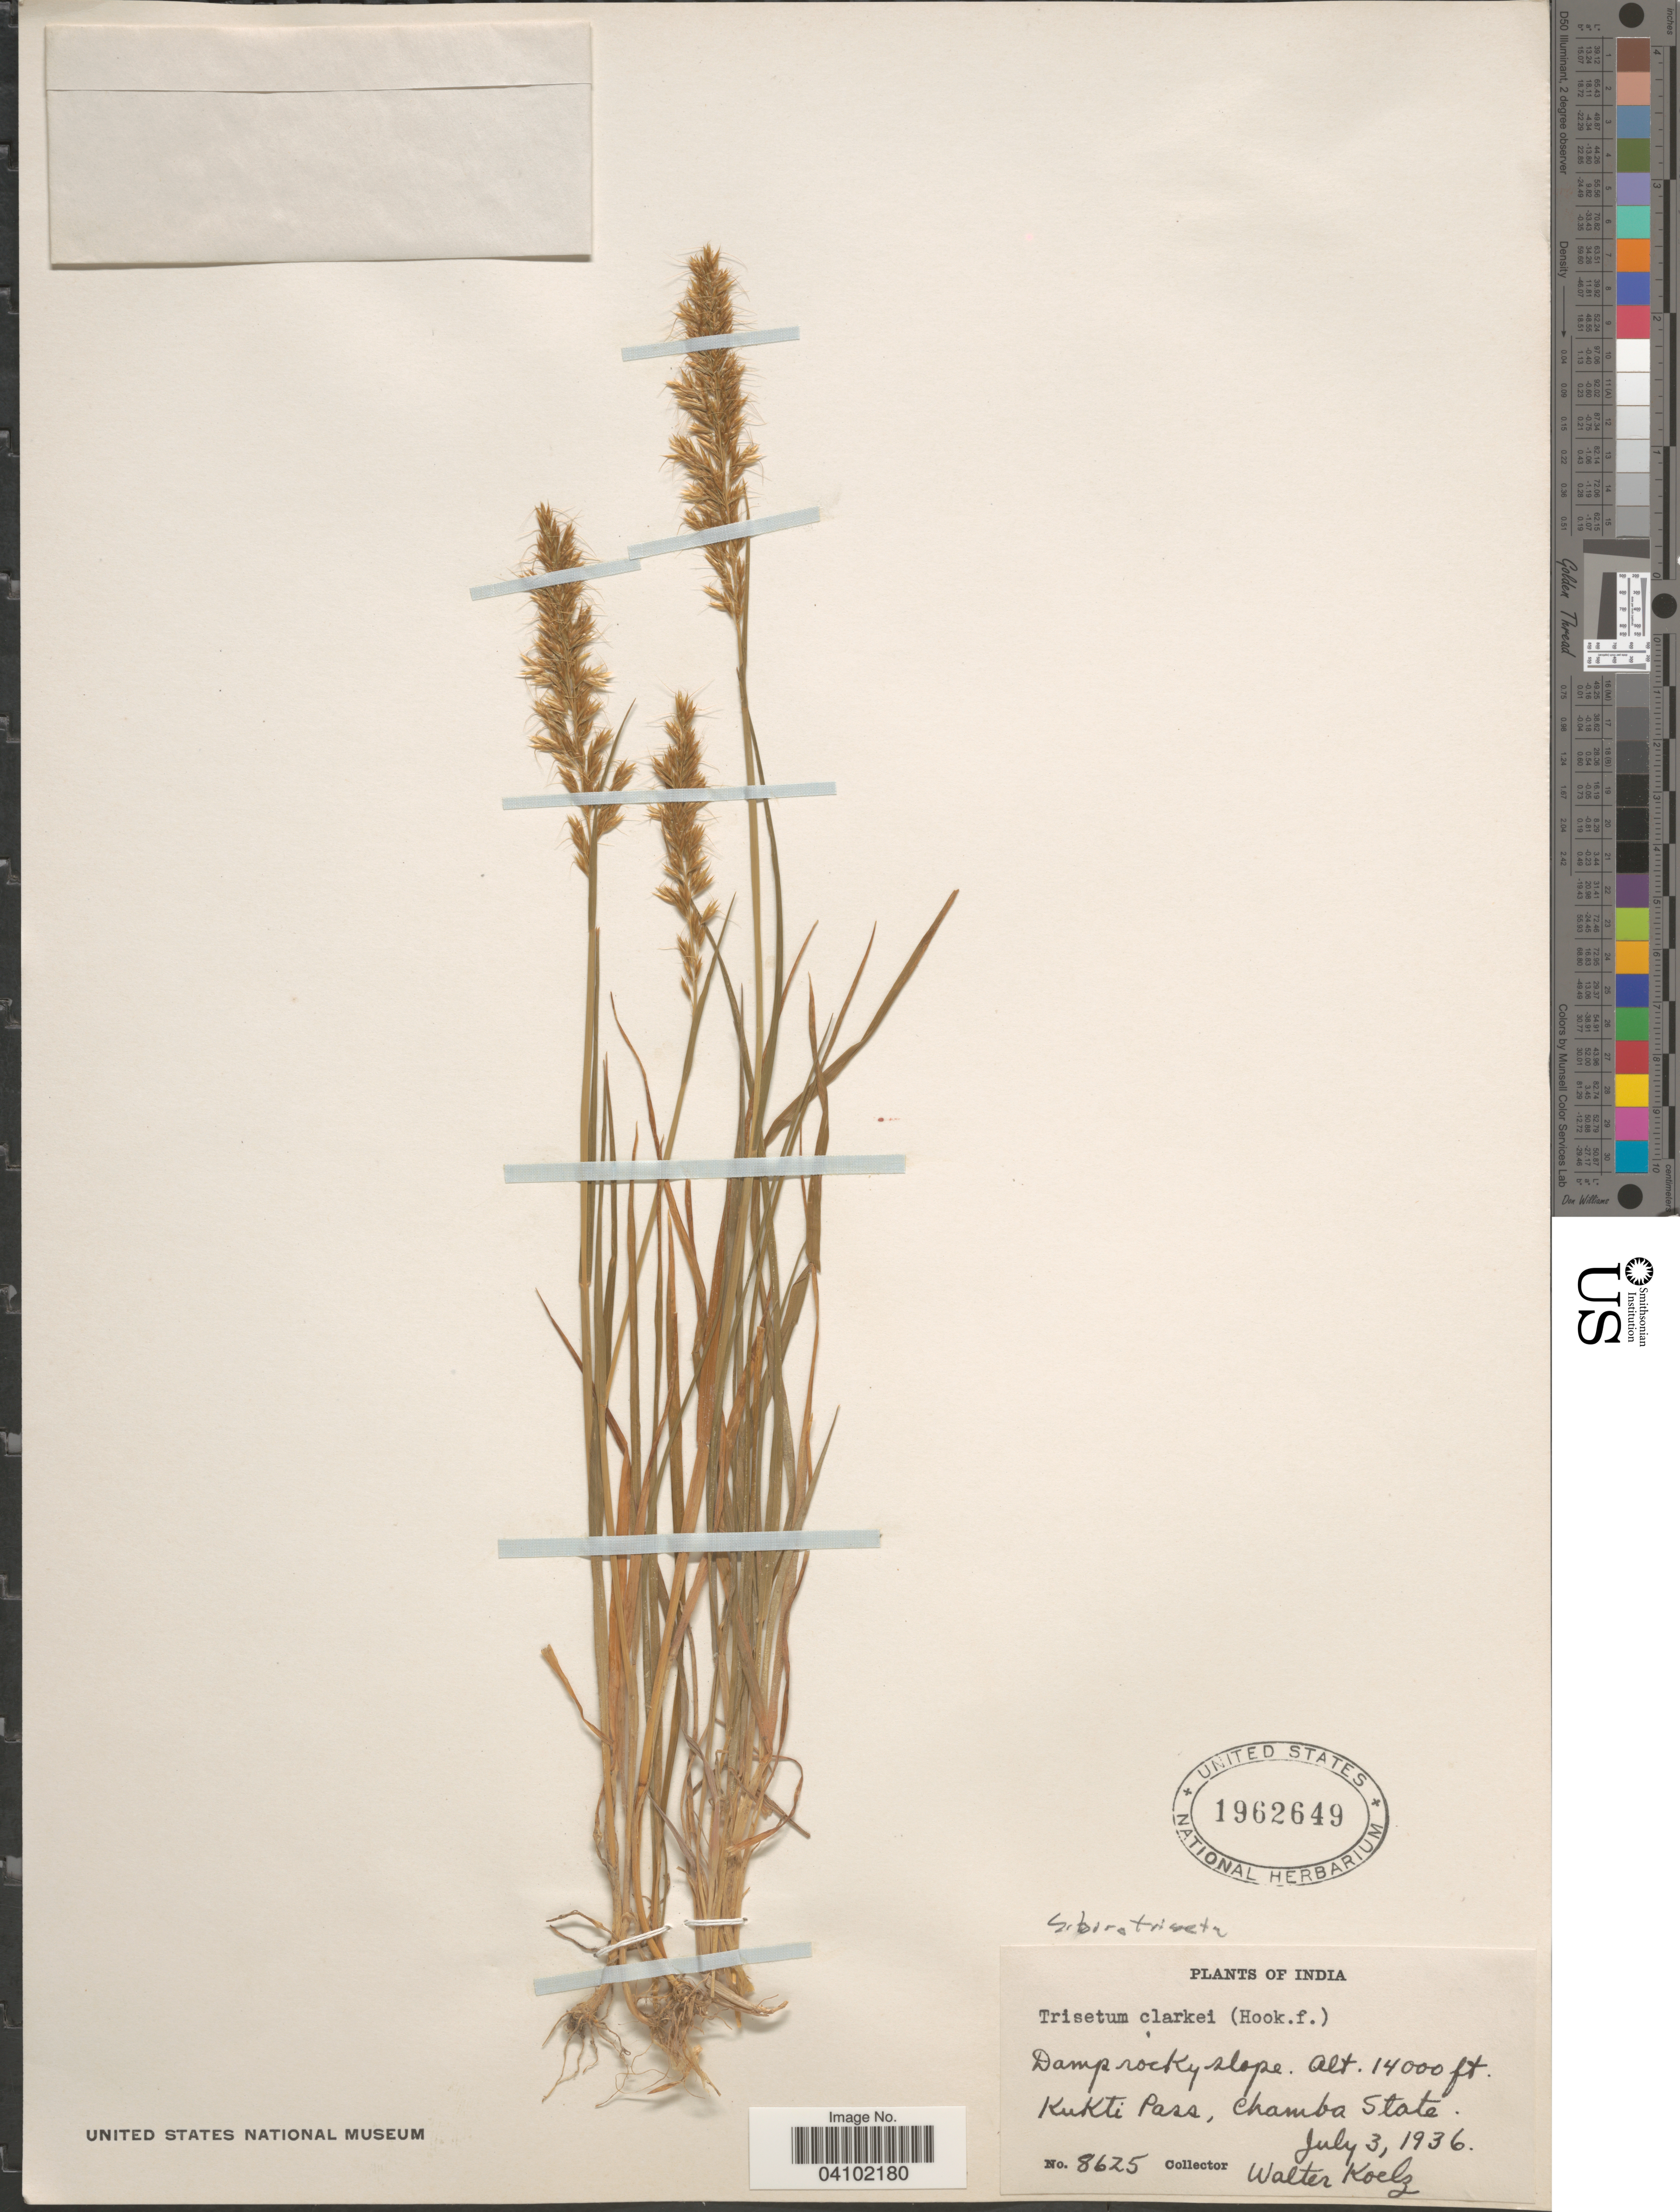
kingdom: Plantae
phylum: Tracheophyta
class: Liliopsida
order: Poales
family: Poaceae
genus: Sibirotrisetum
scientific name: Sibirotrisetum sp.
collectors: W. N. Koelz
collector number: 8625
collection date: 1936-07-03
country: India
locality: Kukti Pass, Chamba State.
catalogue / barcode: US 1962649